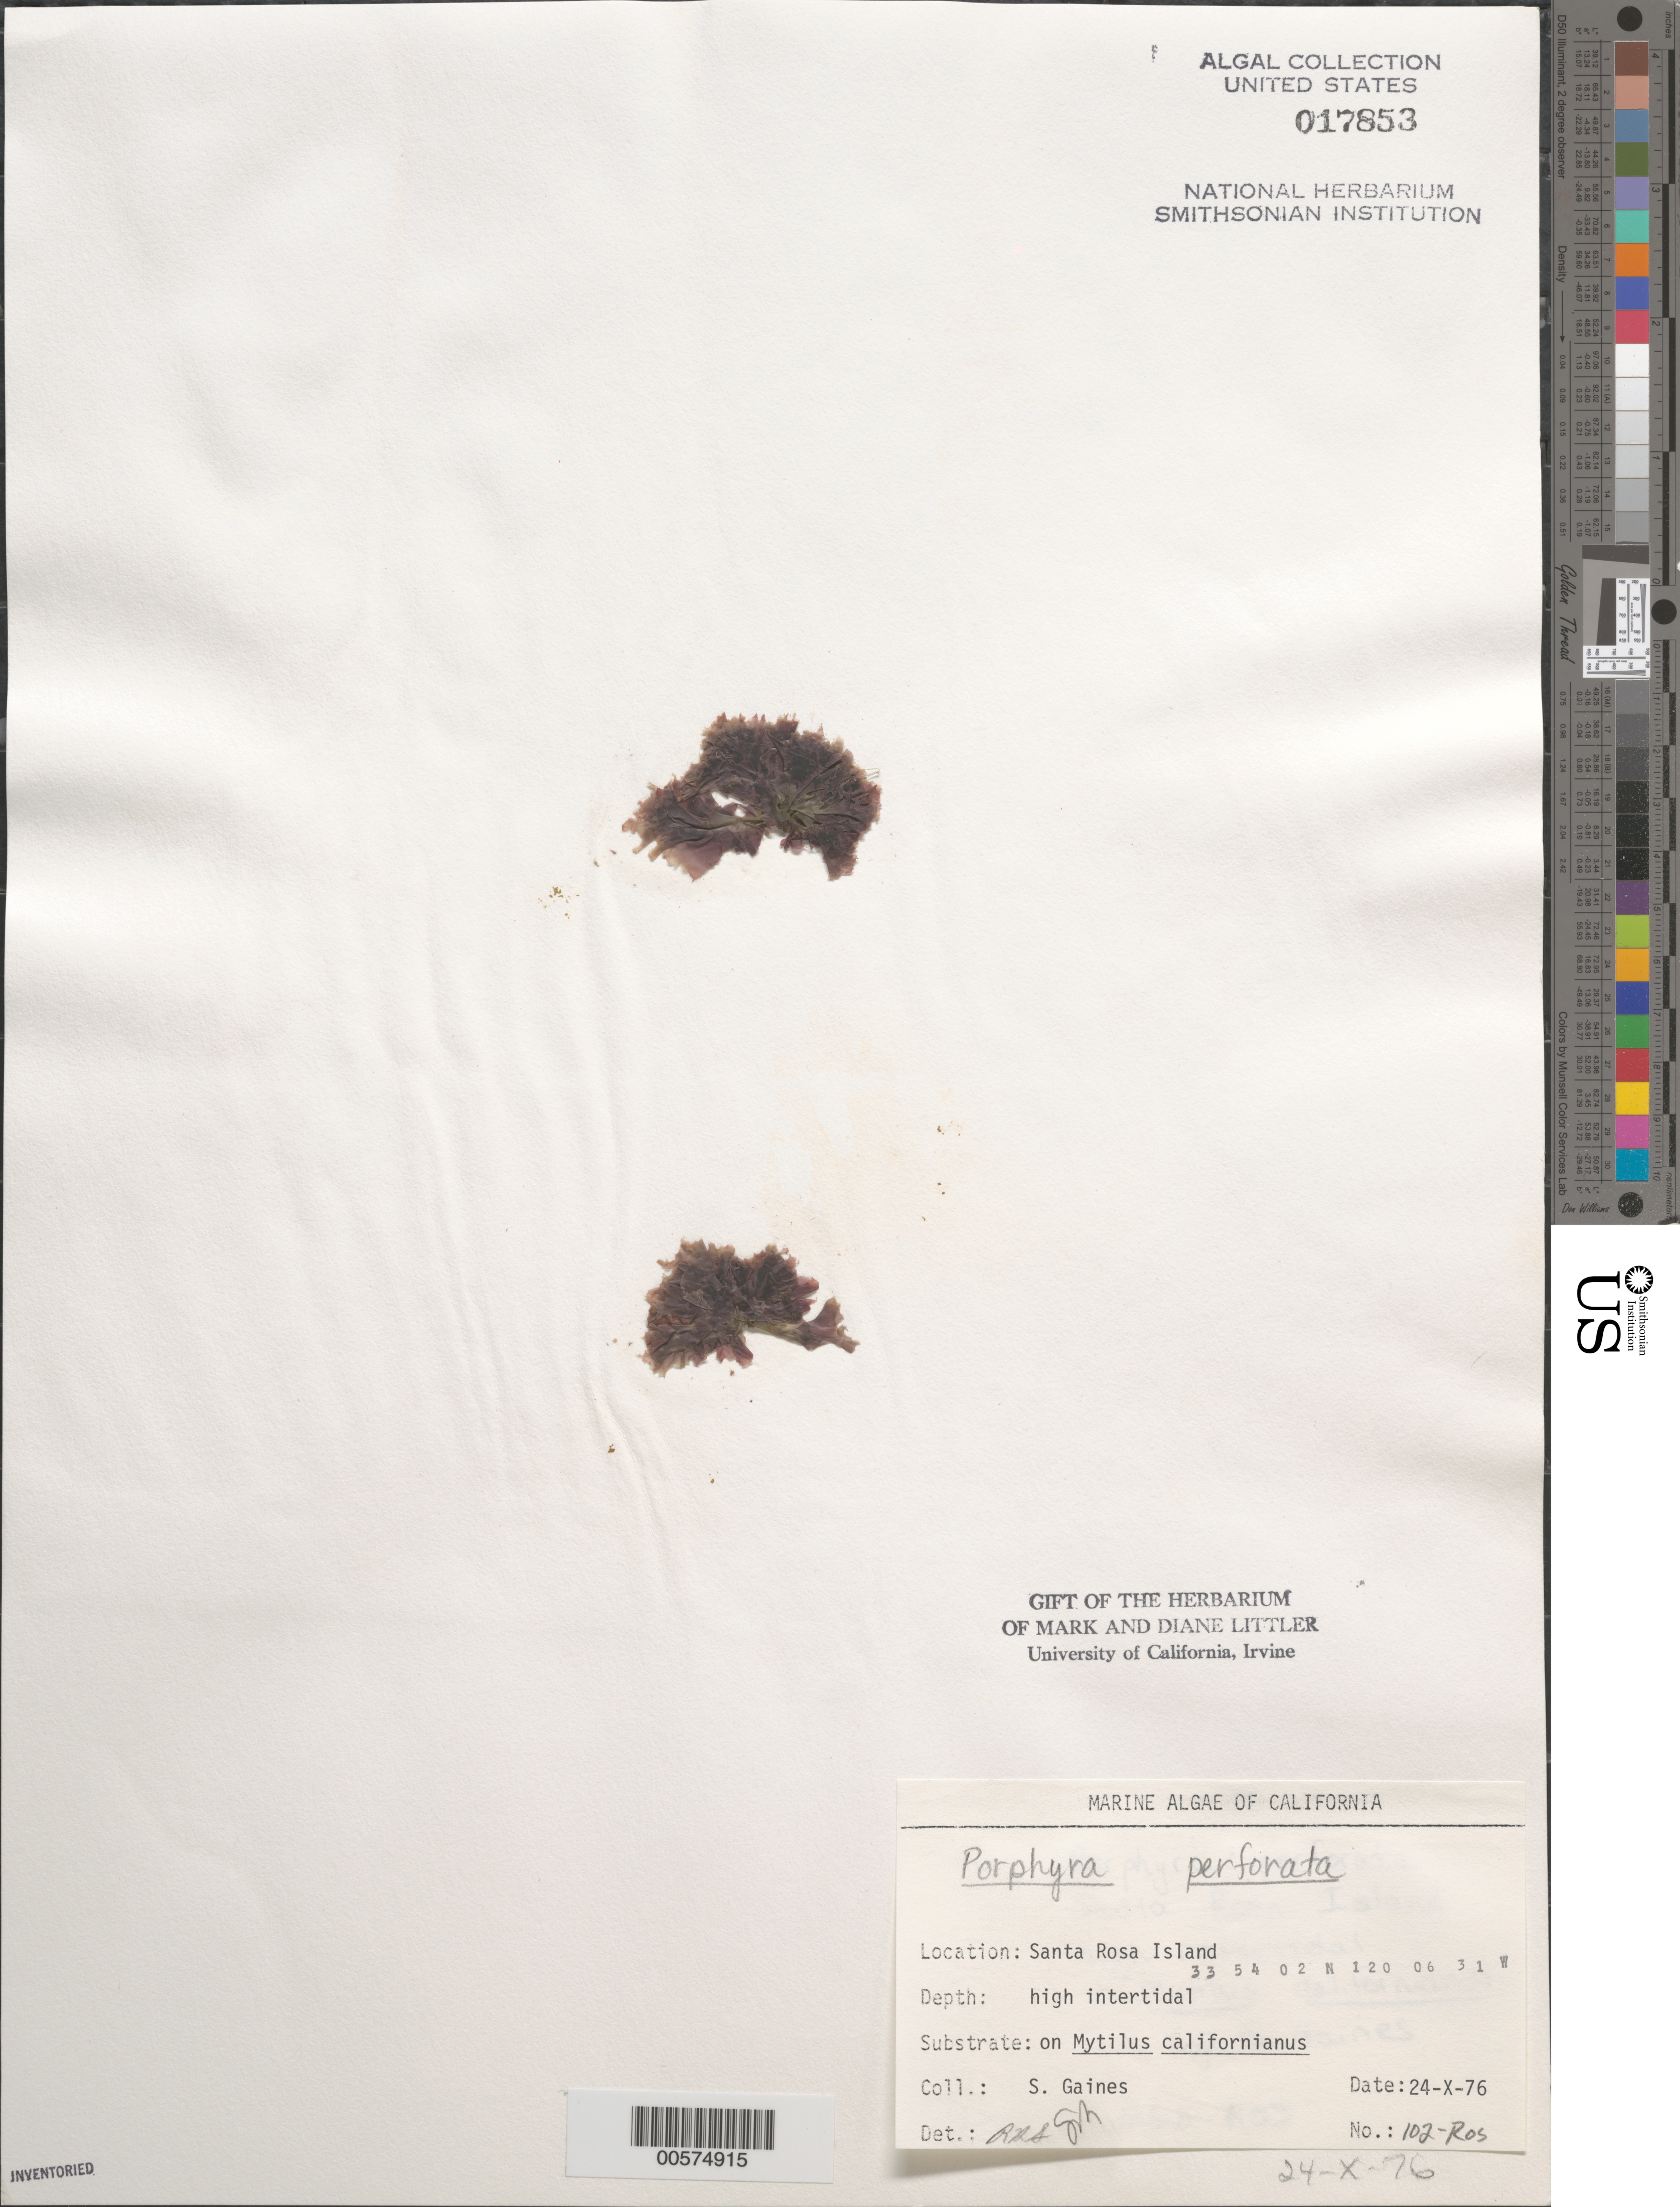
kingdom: Plantae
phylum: Rhodophyta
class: Bangiophyceae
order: Bangiales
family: Bangiaceae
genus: Pyropia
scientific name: Pyropia perforata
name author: (J. Agardh) S.C. Lindstrom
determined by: Algae name updating Project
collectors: S. Gaines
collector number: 102-ros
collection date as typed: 24 Oct 1976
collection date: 1976-10-24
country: United States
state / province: California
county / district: Santa Barbara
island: Santa Rosa Island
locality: Johnson's Lee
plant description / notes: BLM-SOCALBIGHT Rocky Intertidal Survey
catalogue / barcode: US 17853